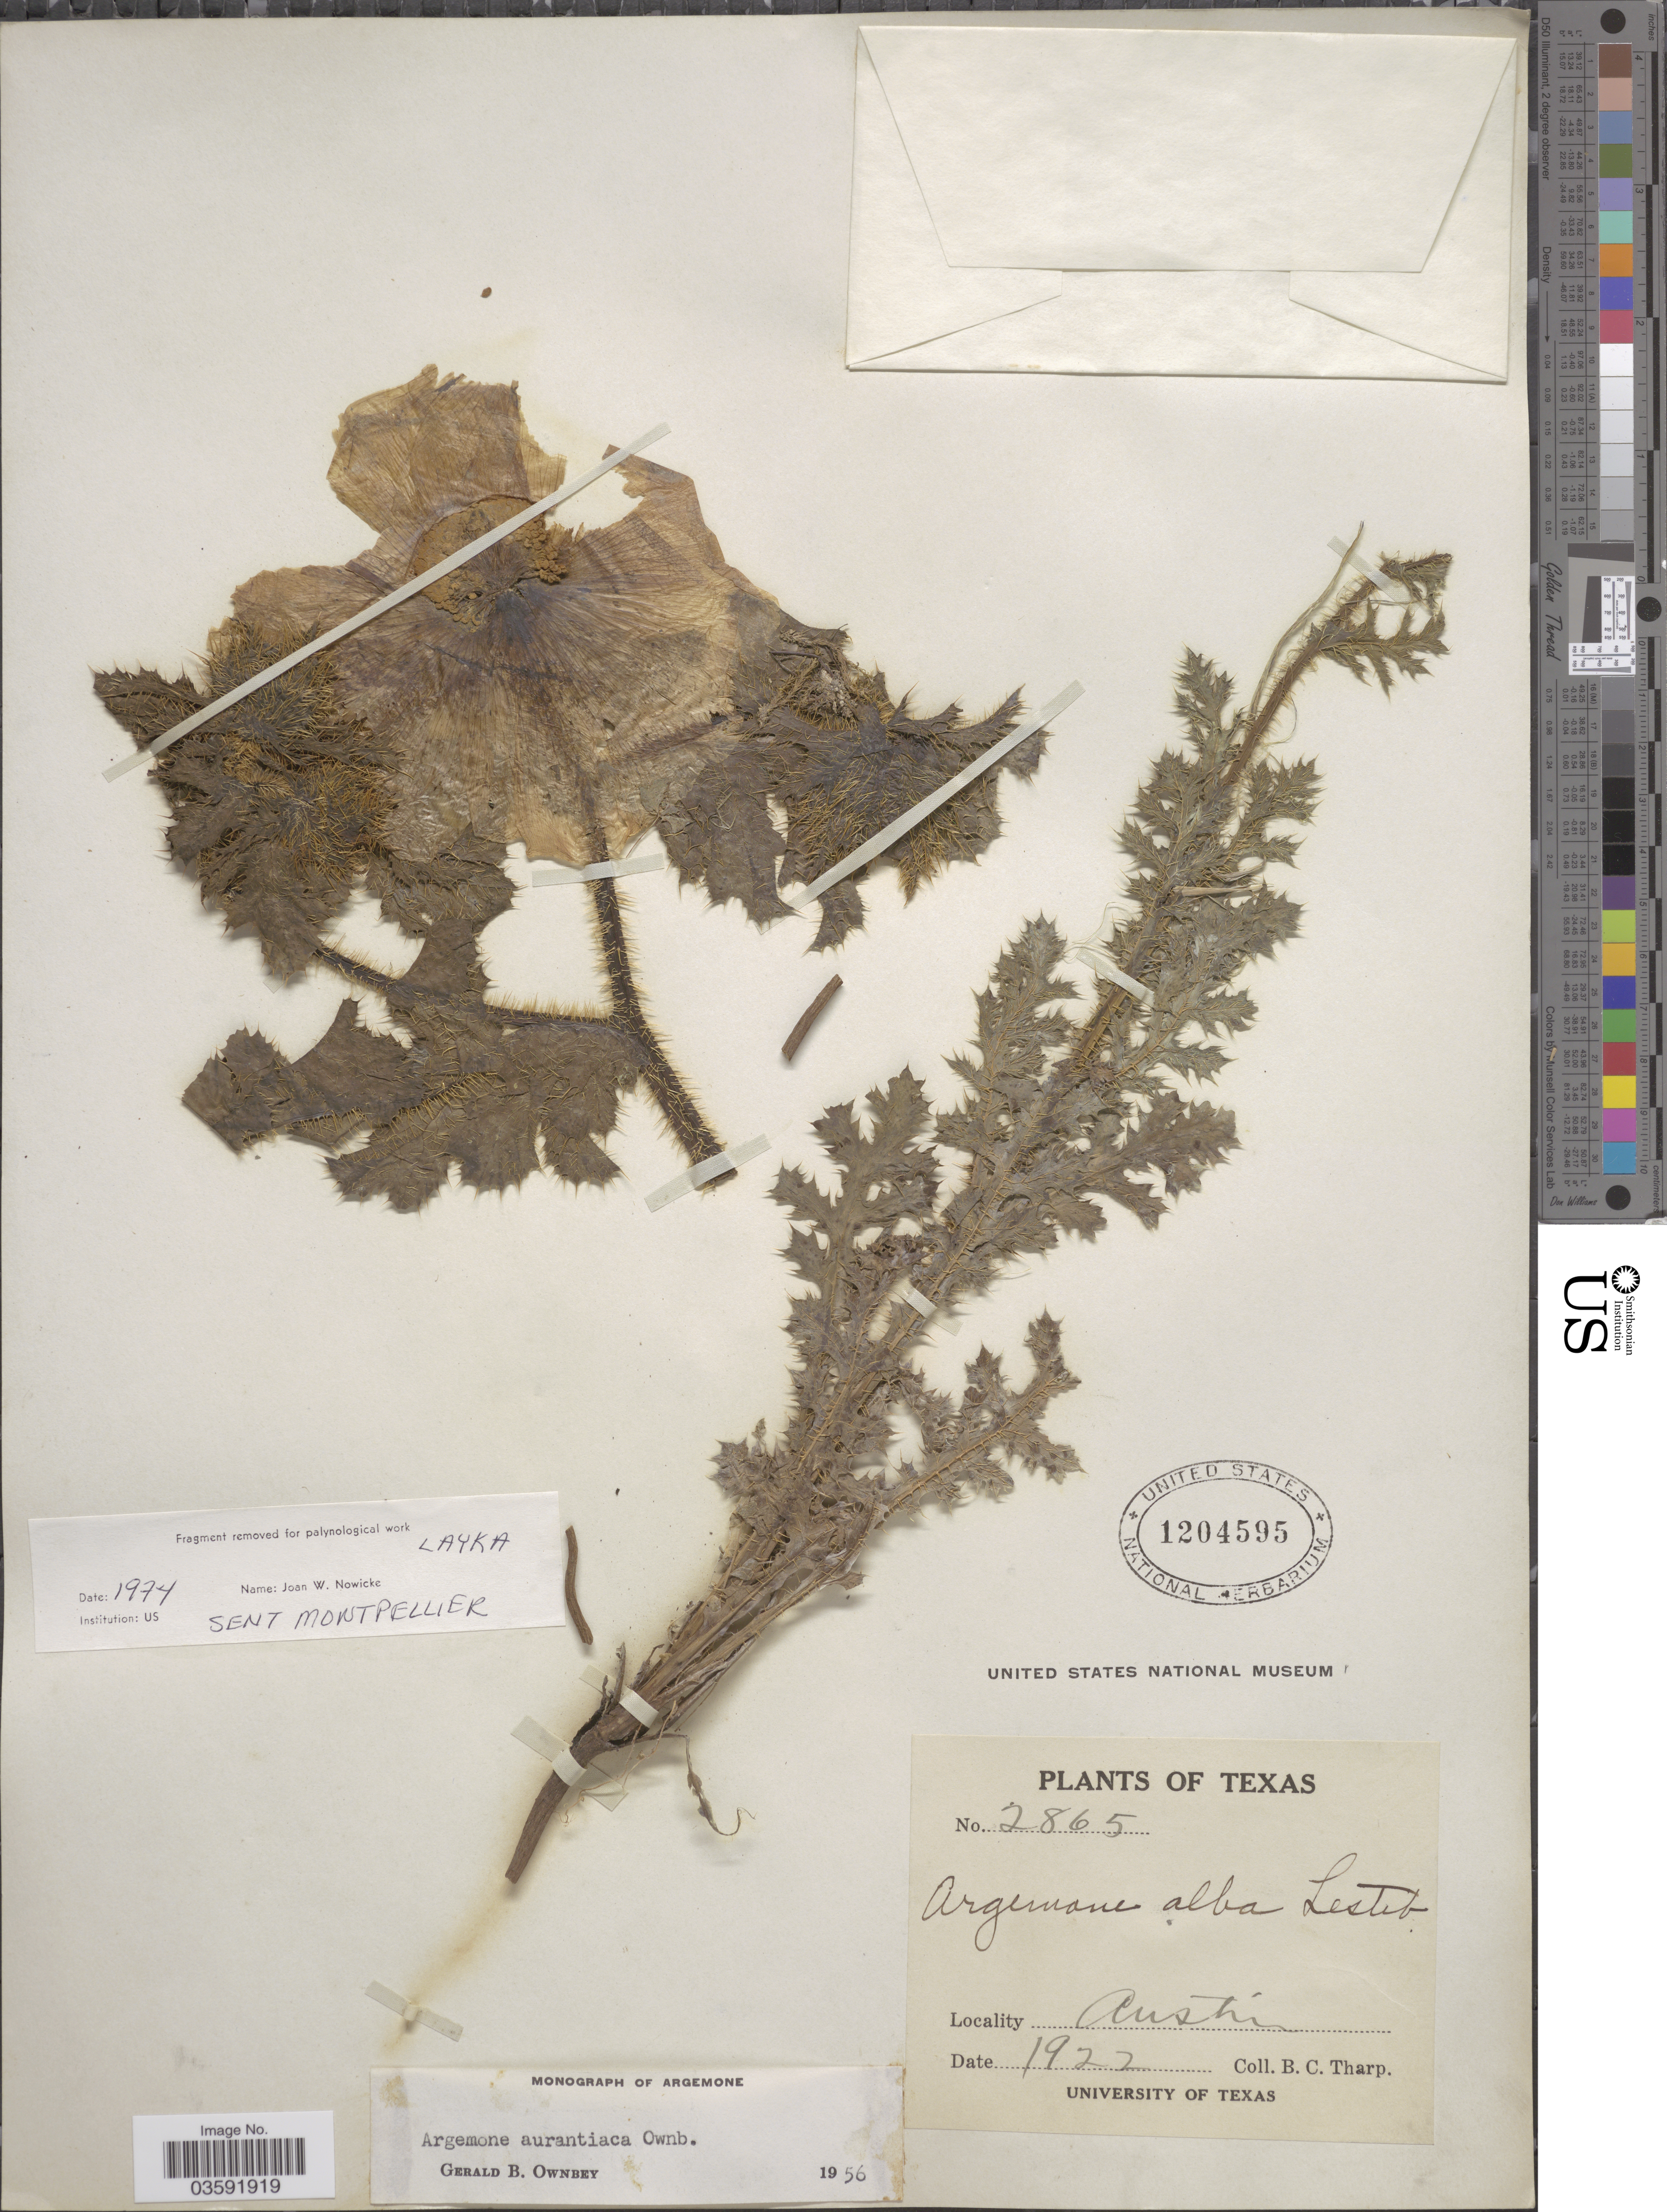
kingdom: Plantae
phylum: Tracheophyta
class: Magnoliopsida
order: Ranunculales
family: Papaveraceae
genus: Argemone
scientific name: Argemone aurantiaca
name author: G.B. Ownbey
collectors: B. C. Tharp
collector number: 2865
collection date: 1922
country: United States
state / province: Texas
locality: Austin.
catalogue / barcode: US 1204595